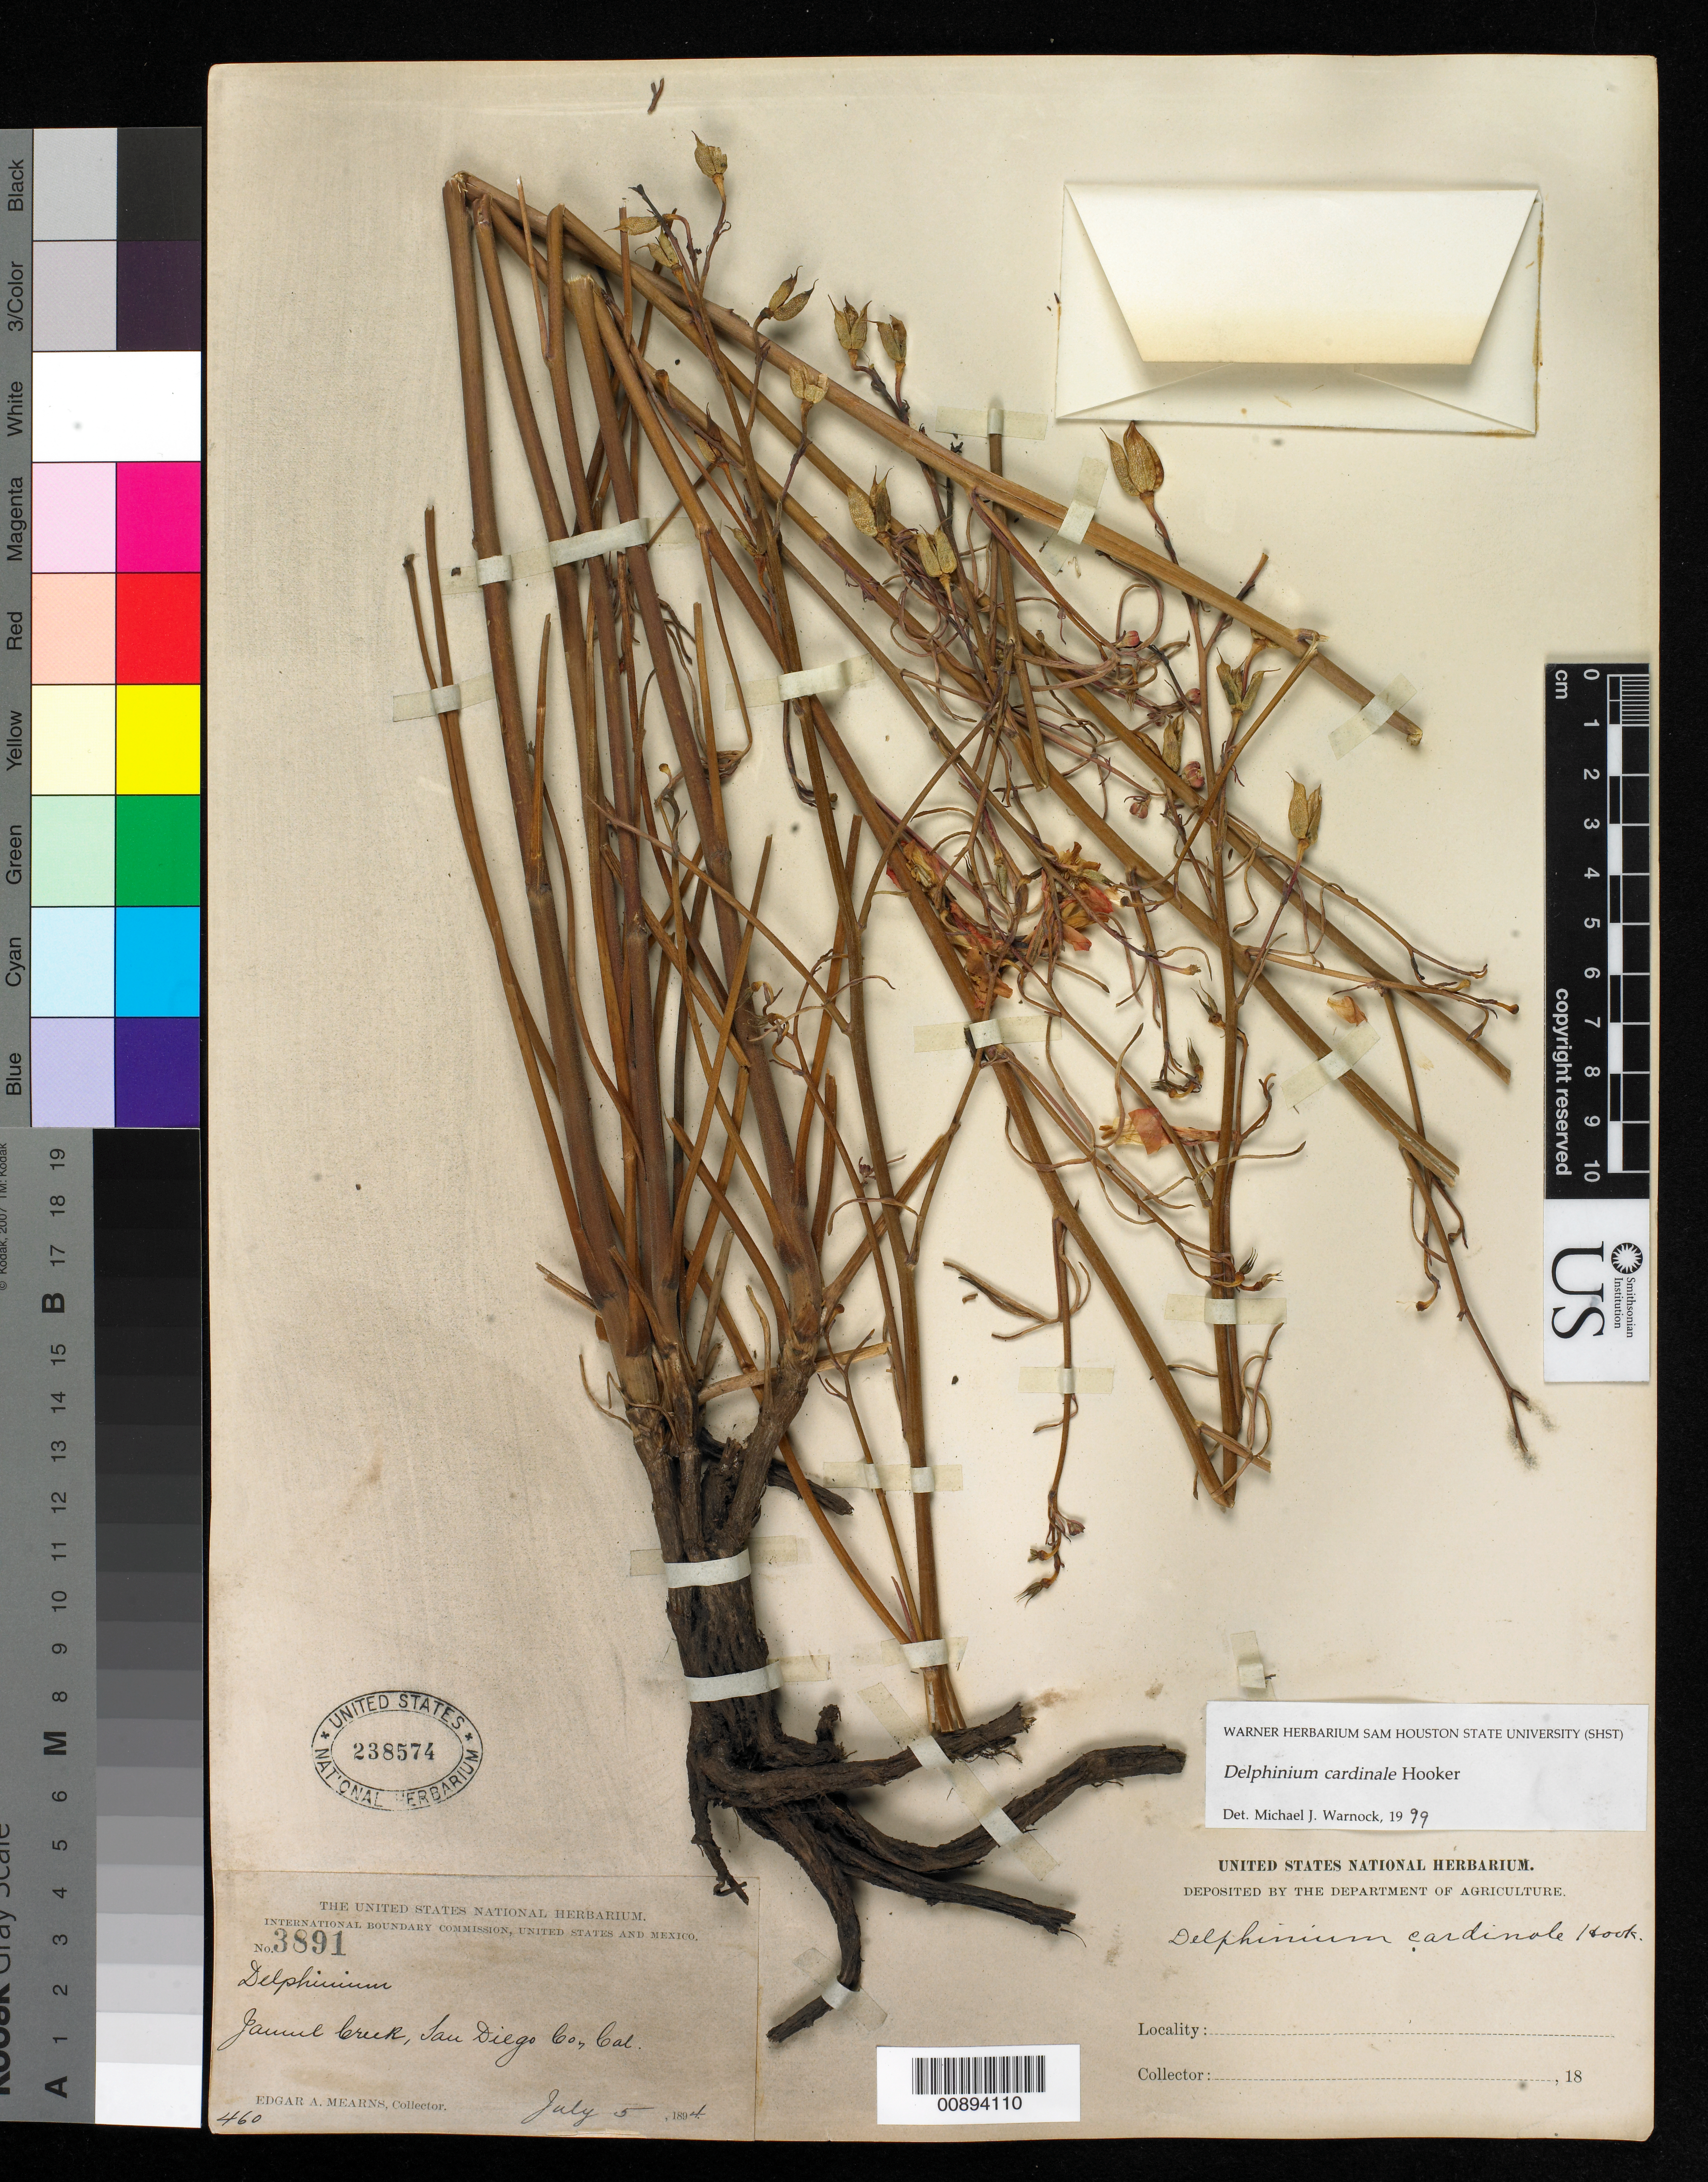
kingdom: Plantae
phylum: Tracheophyta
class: Magnoliopsida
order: Ranunculales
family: Ranunculaceae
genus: Delphinium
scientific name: Delphinium cardinale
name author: Hook.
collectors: E. A. Mearns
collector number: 3891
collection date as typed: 05 Jul 1894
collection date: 1894-07-05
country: United States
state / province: California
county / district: San Diego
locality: Jamul Creek, San Diego County, California.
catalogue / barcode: US 238574